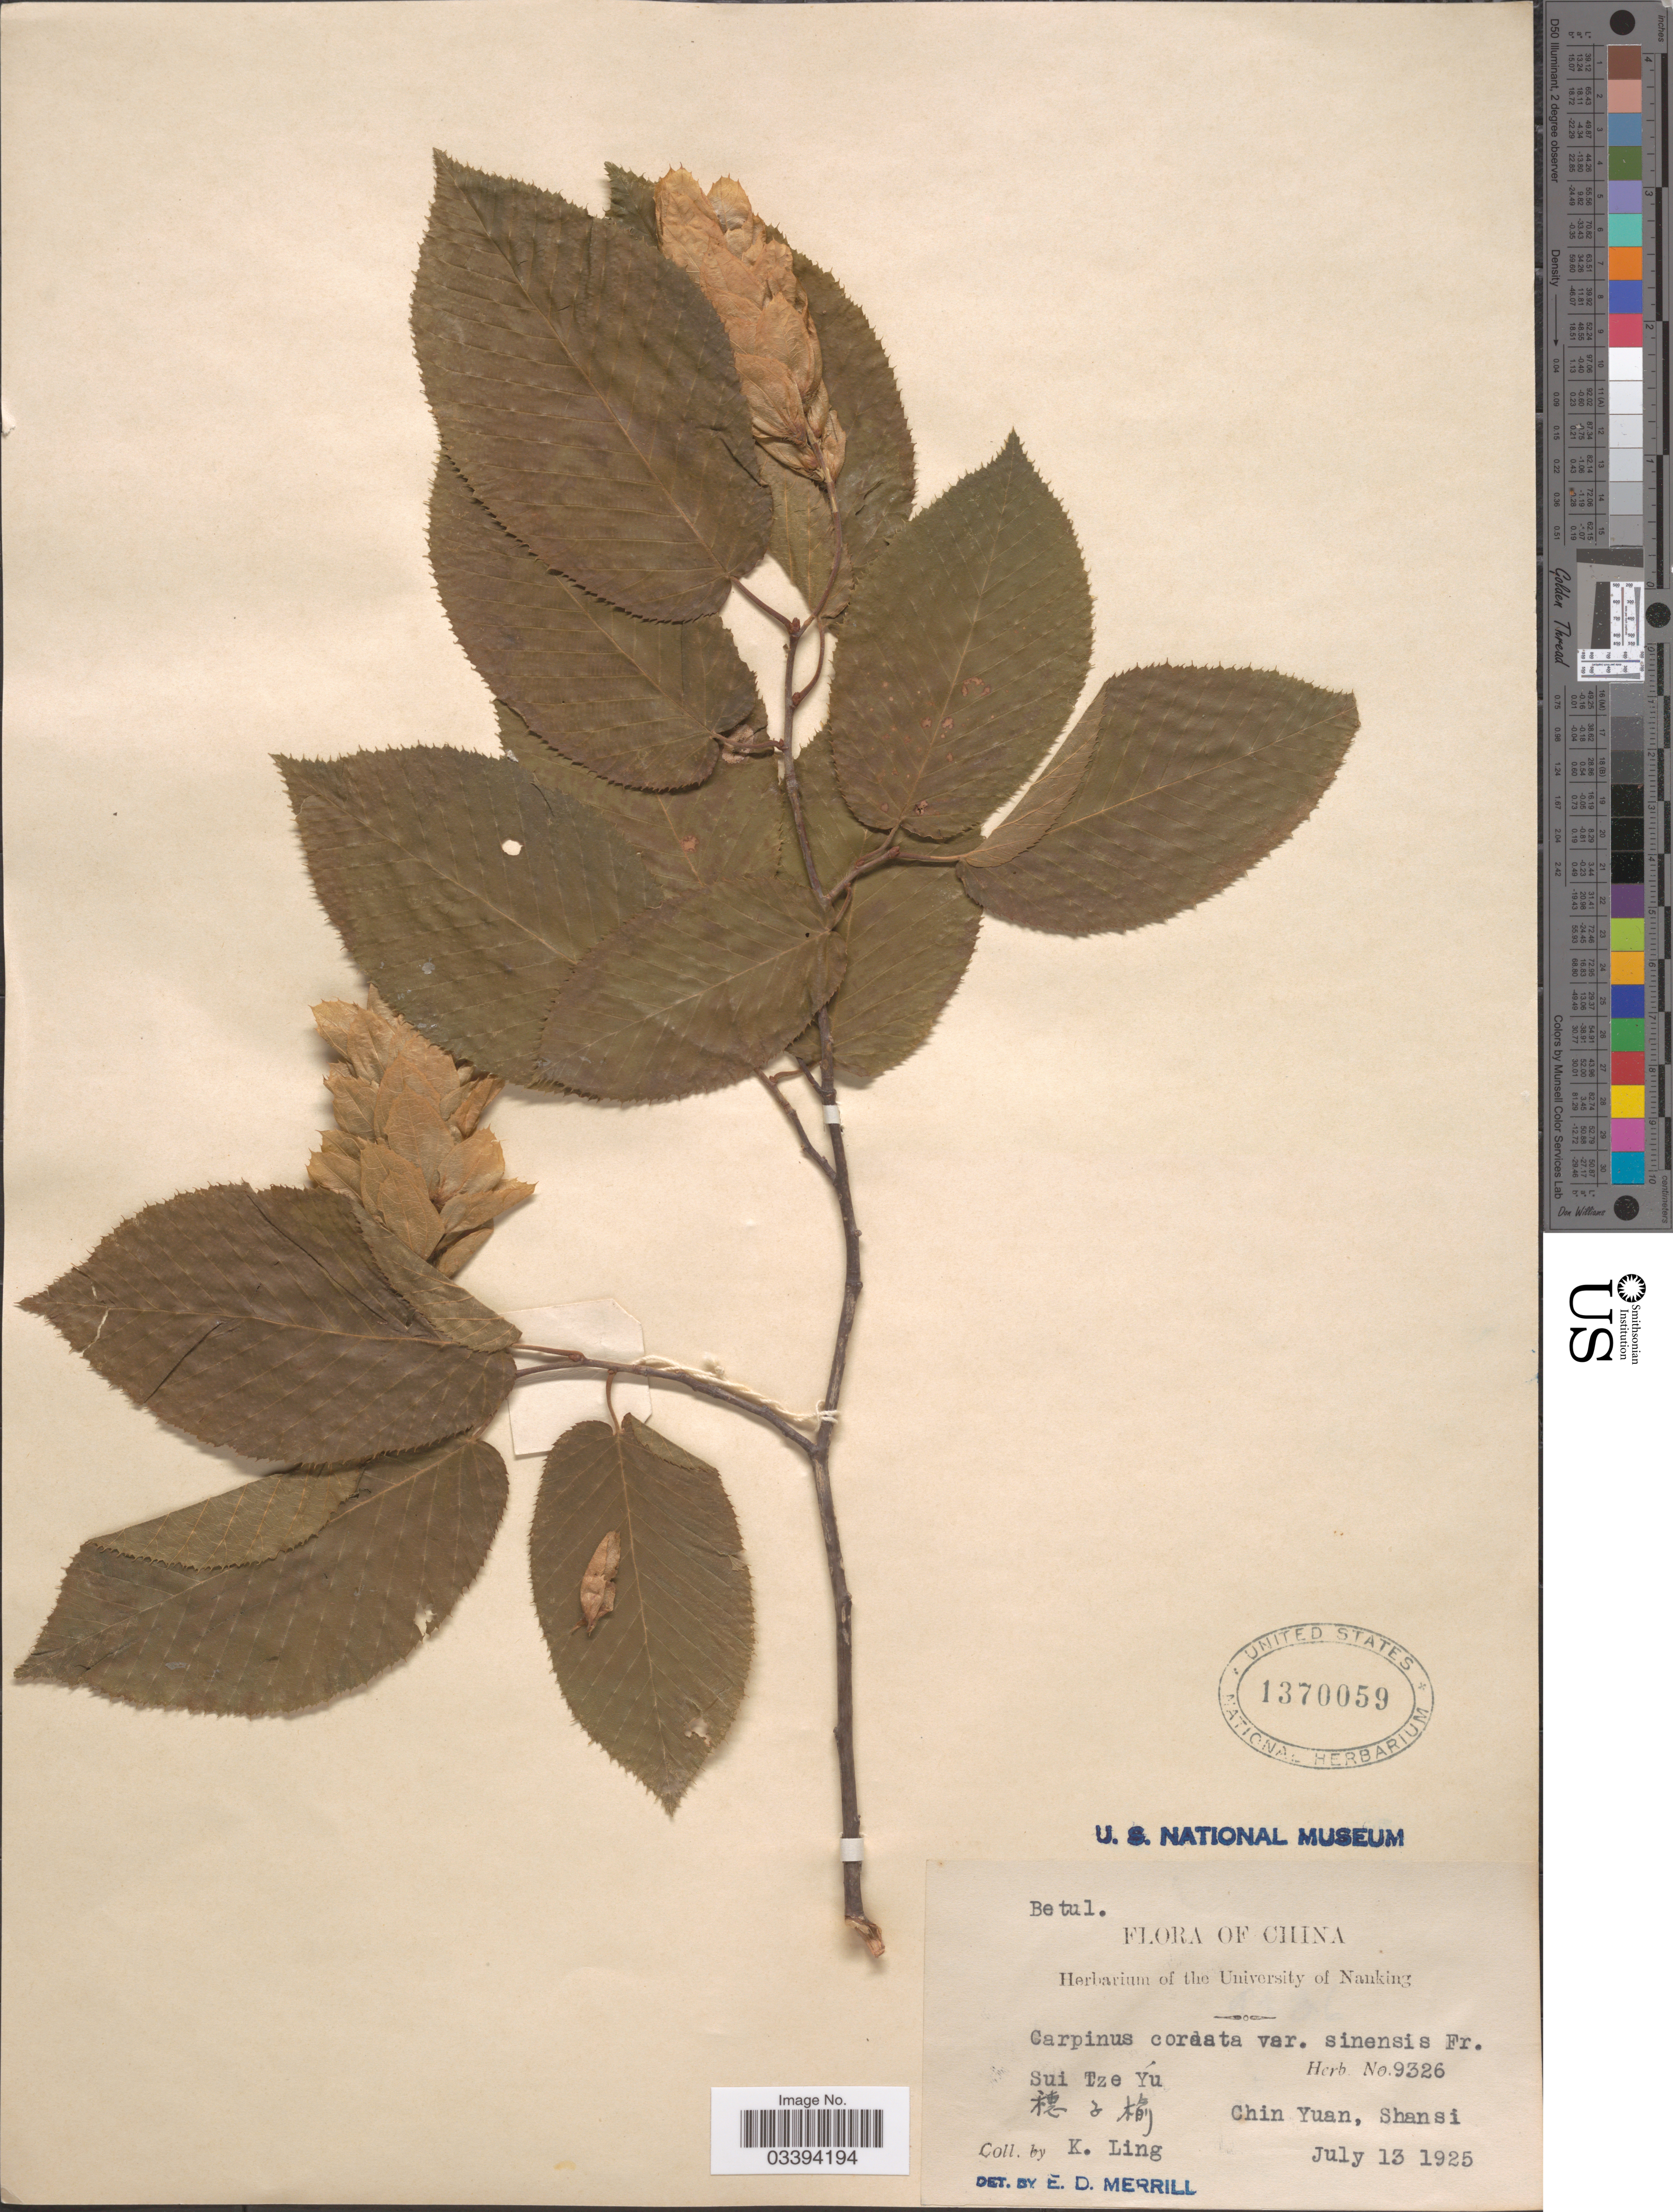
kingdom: Plantae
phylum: Tracheophyta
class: Magnoliopsida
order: Fagales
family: Betulaceae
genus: Carpinus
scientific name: Carpinus cordata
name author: Blume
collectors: K. Ling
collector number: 9326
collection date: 1925-07-13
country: China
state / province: Shanxi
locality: Sui Tze Yu Chin Yuan, Shansi.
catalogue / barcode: US 1370059